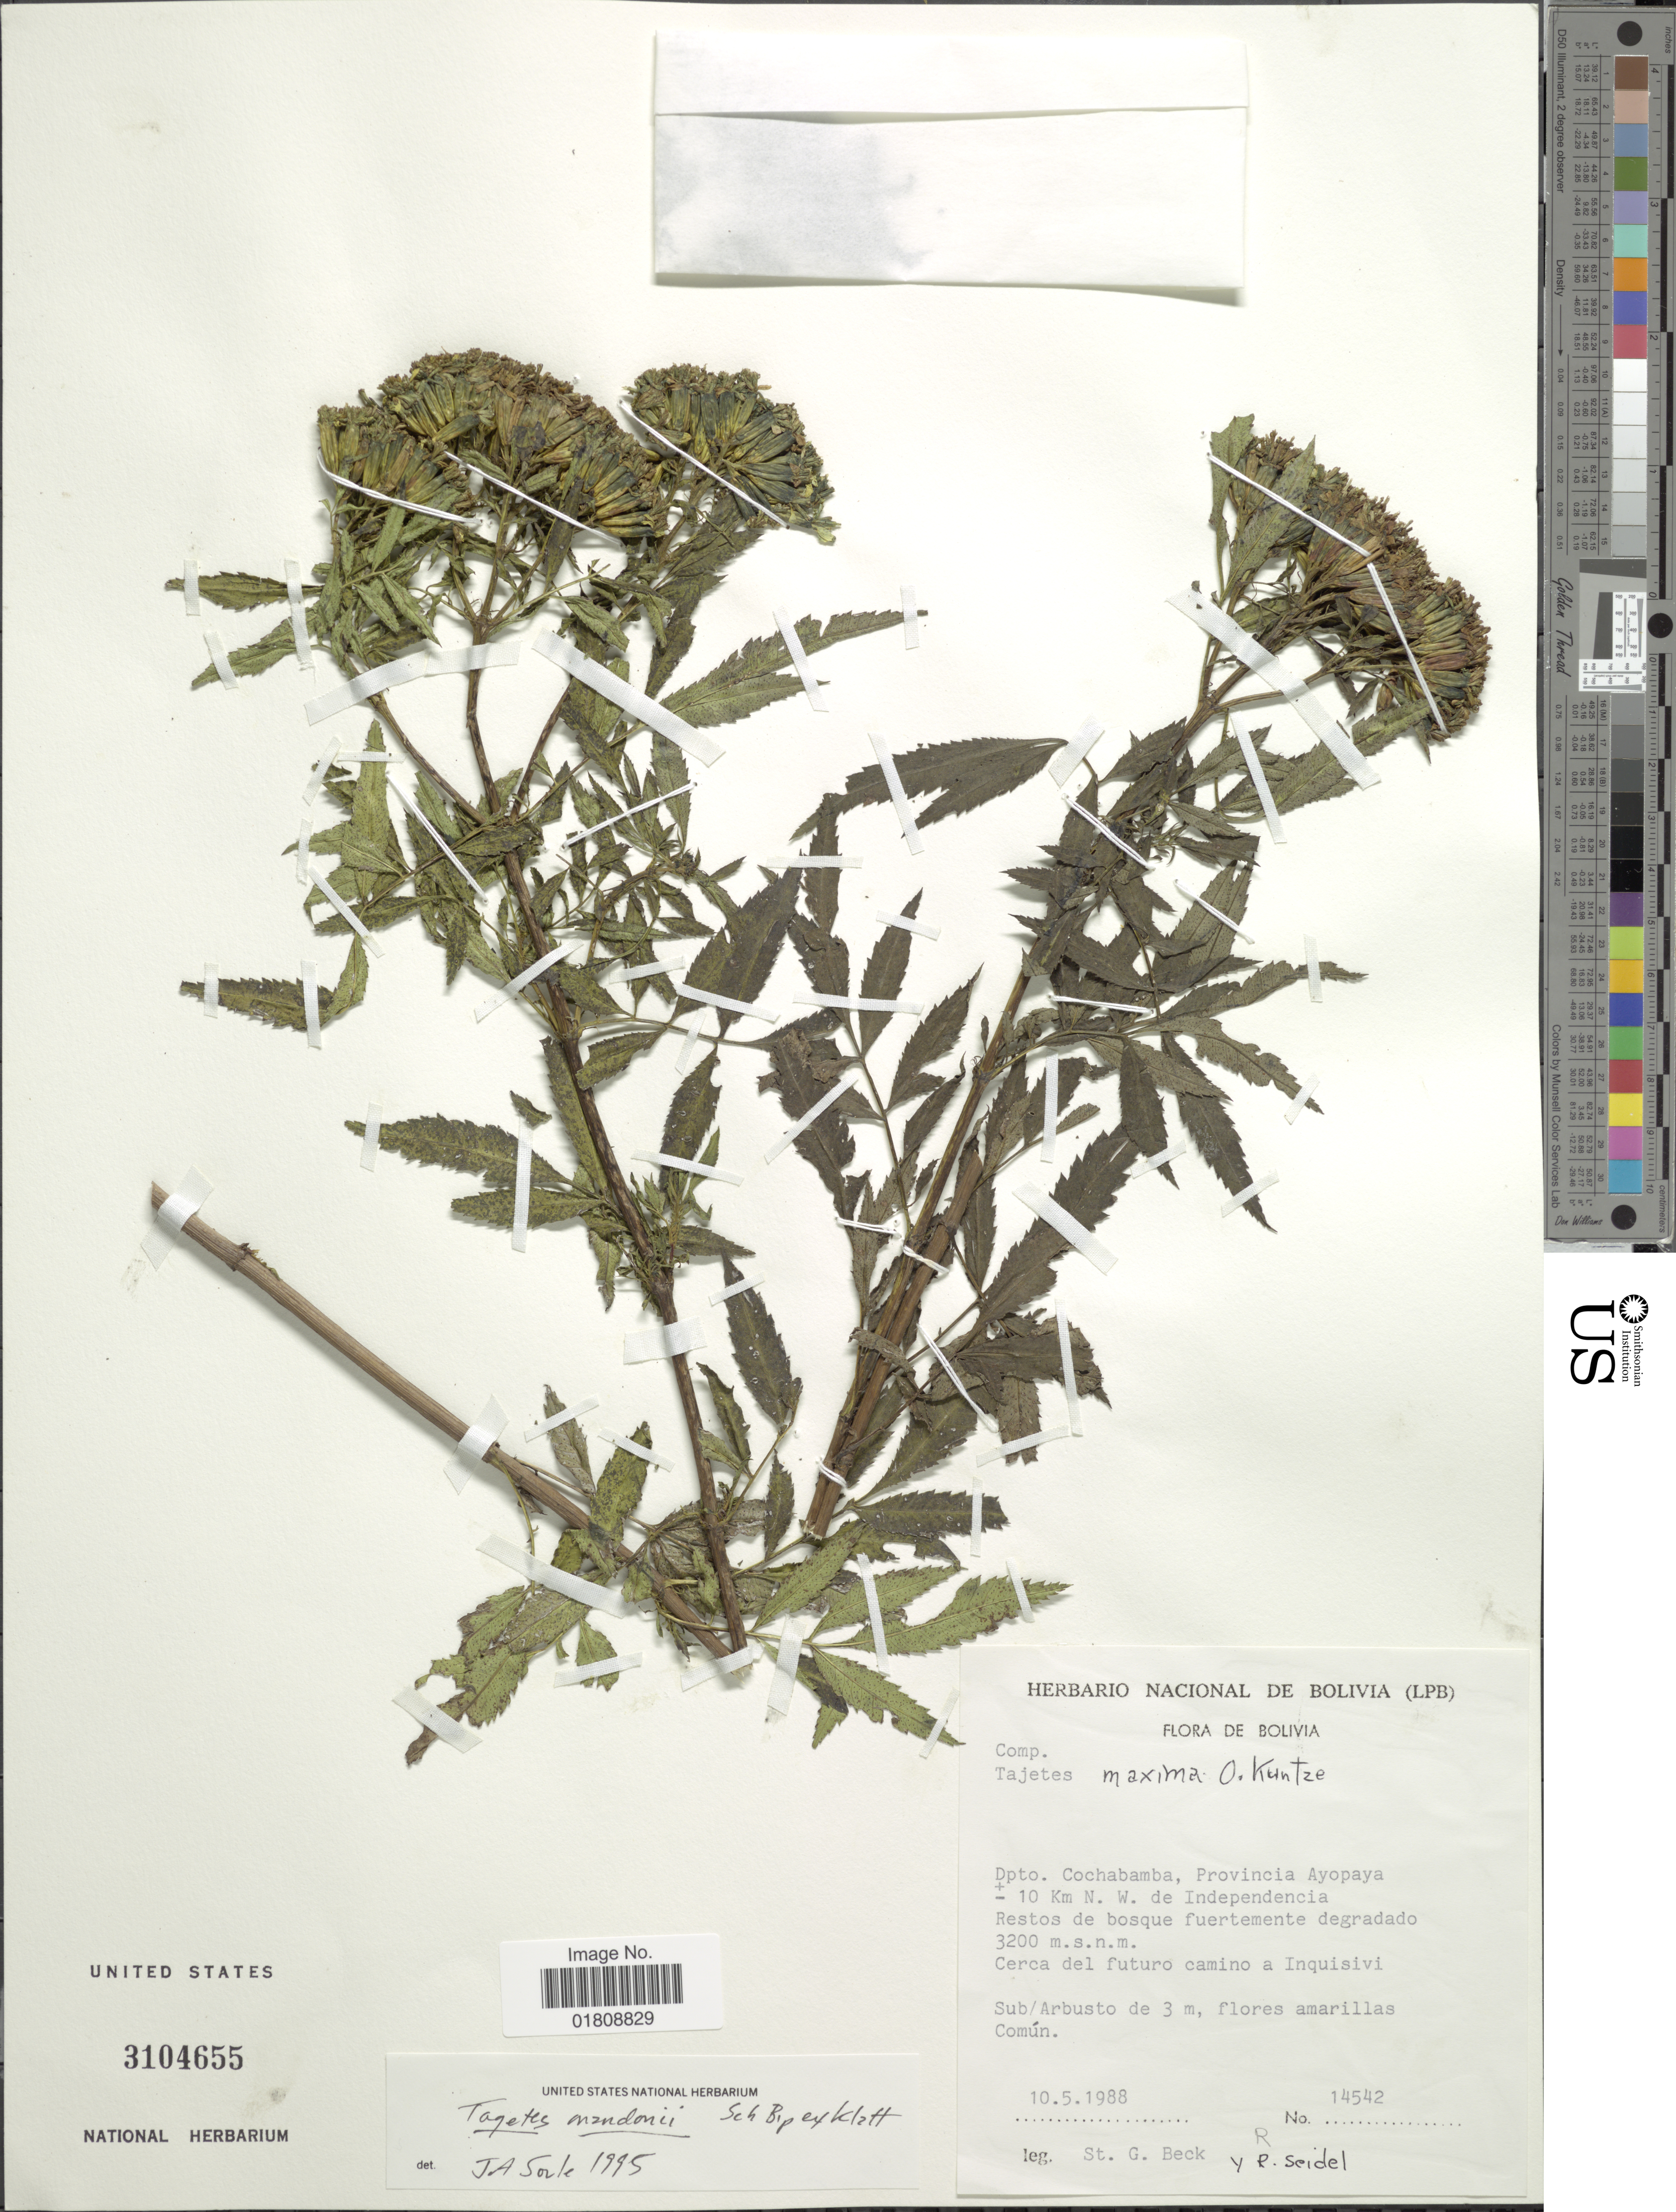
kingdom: Plantae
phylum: Tracheophyta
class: Magnoliopsida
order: Asterales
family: Asteraceae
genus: Tagetes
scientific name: Tagetes mandonii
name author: Sch. Bip. ex Klatt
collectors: S. G. Beck & R. Seidel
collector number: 14542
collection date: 1988-05-10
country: Bolivia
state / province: Cochabamba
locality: Provincia Ayopaya ± 10 km N. W. de Independencia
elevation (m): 3200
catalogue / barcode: US 3104655